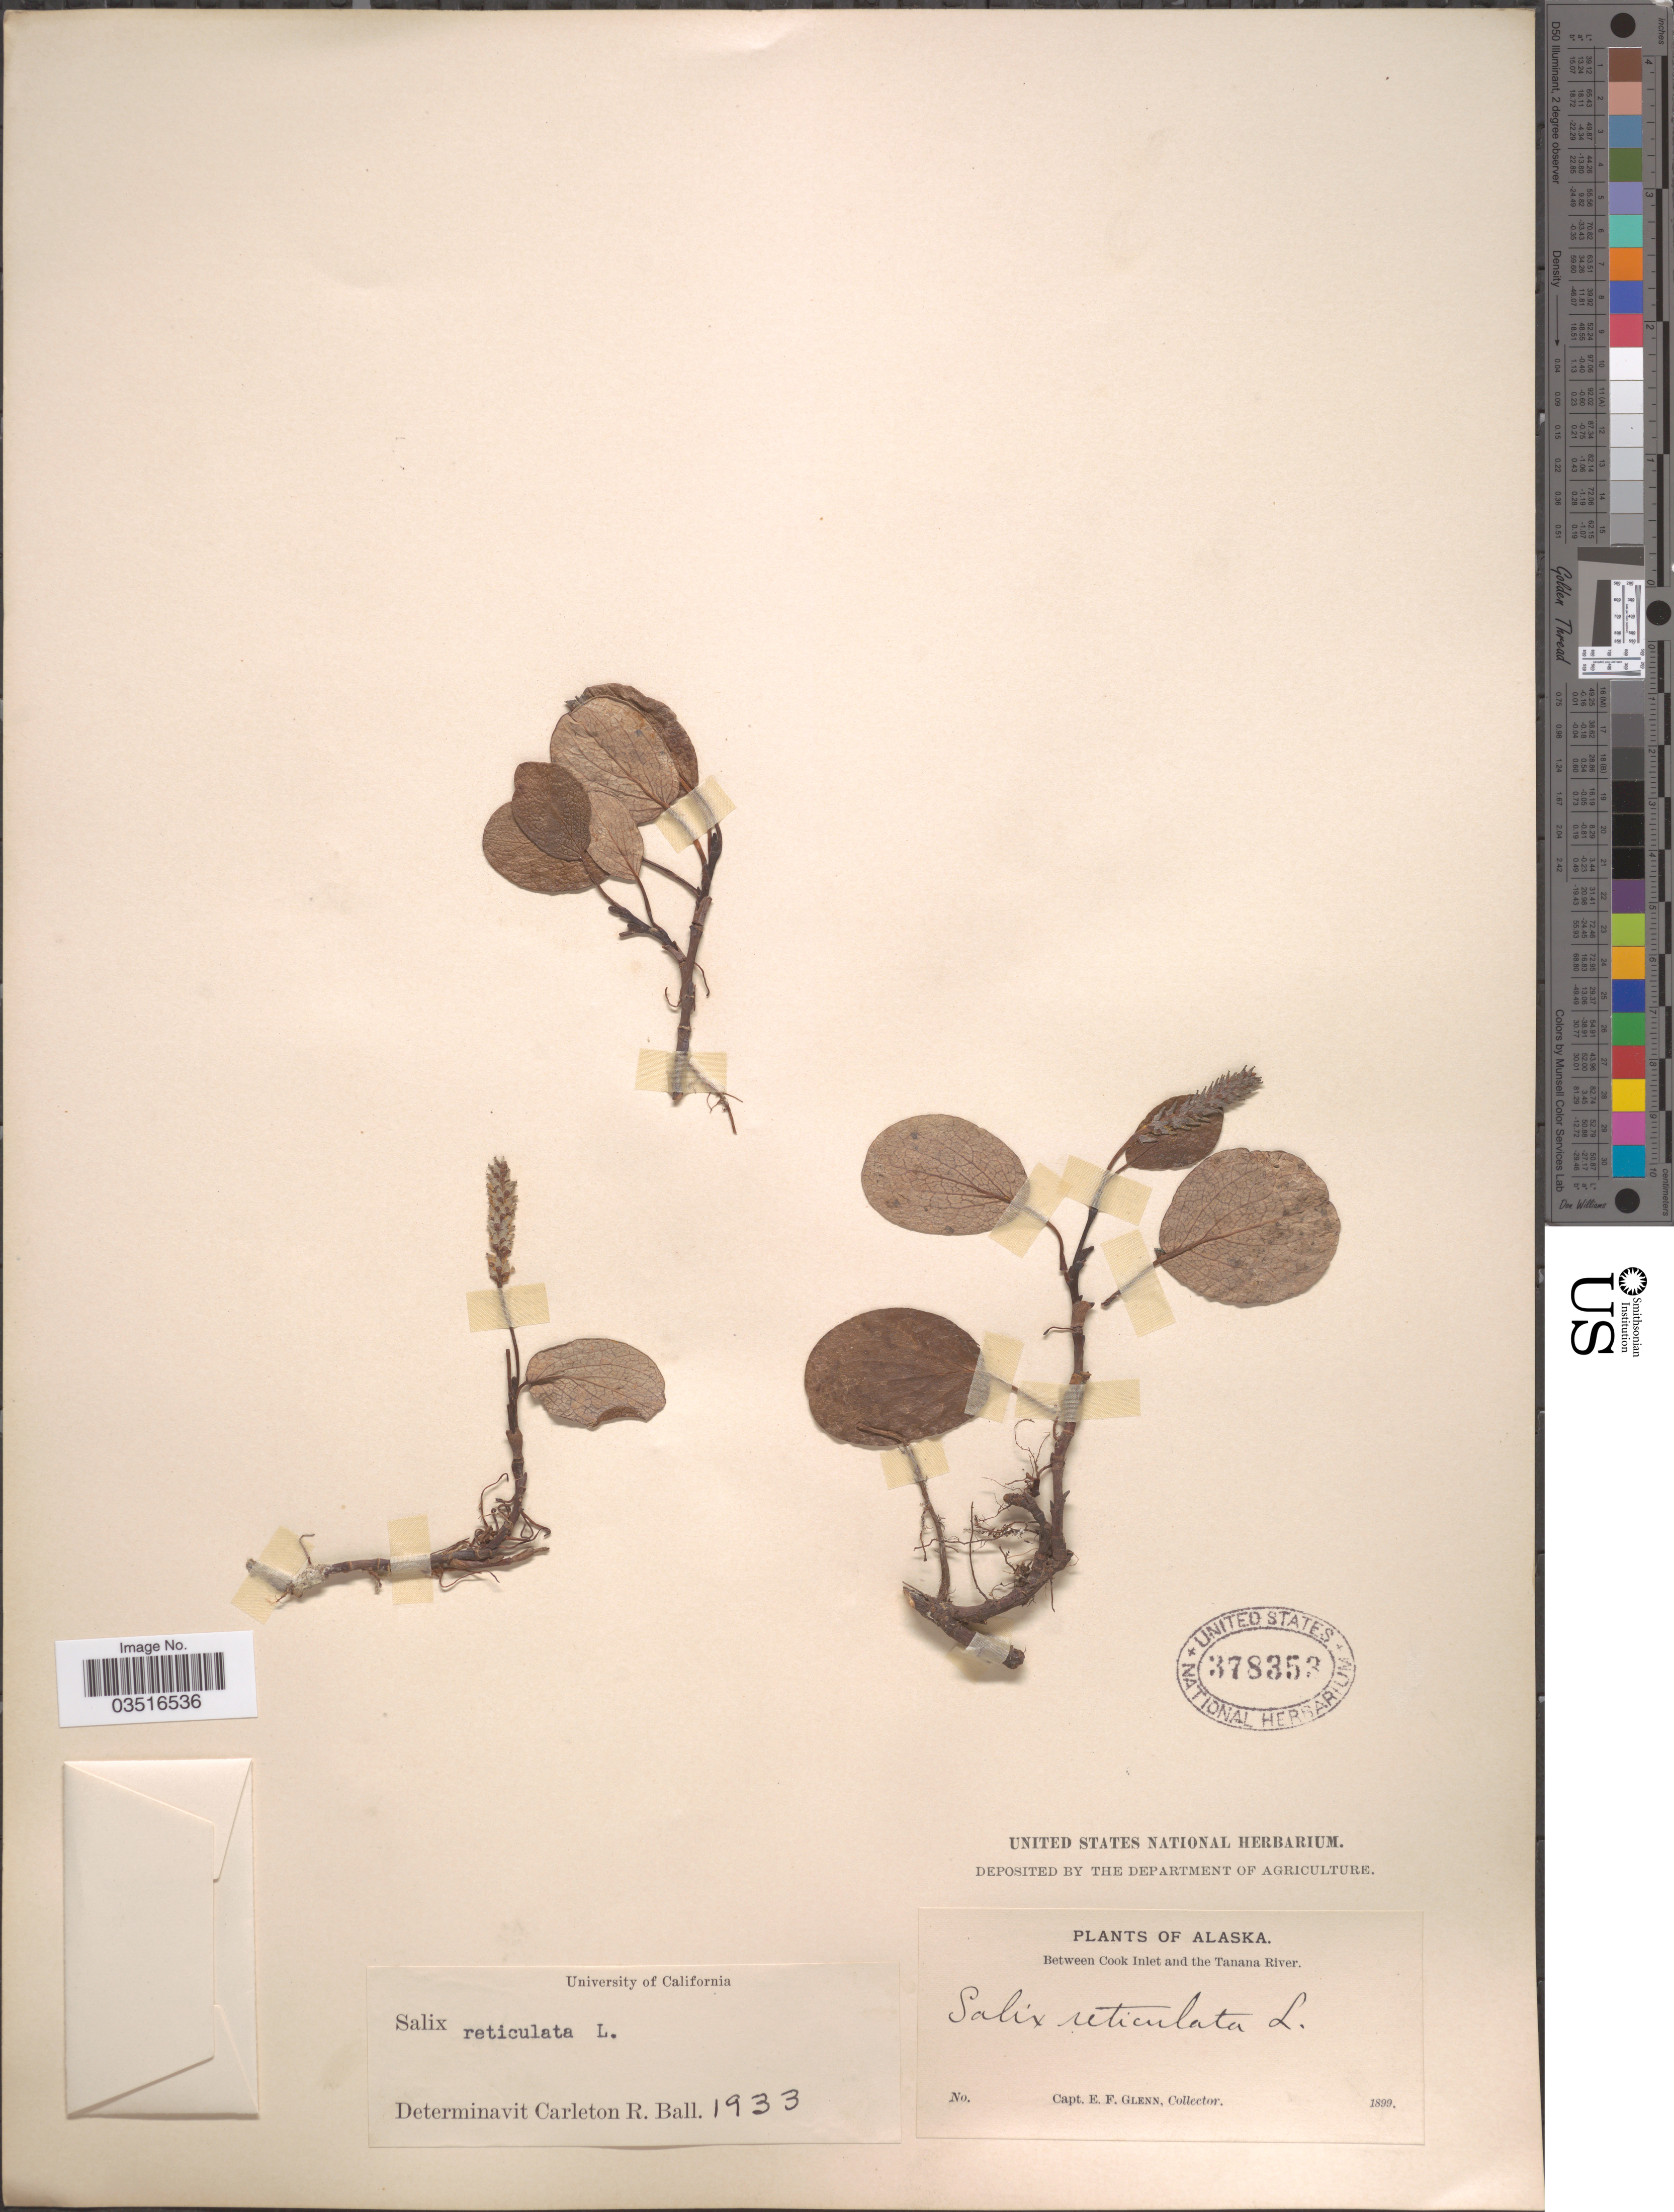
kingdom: Plantae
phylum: Tracheophyta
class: Magnoliopsida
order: Malpighiales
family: Salicaceae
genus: Salix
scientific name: Salix reticulata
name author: L.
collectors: E. Glenn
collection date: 1899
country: United States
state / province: Alaska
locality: Between Cook Inlet and the Tanana River.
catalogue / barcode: US 378353